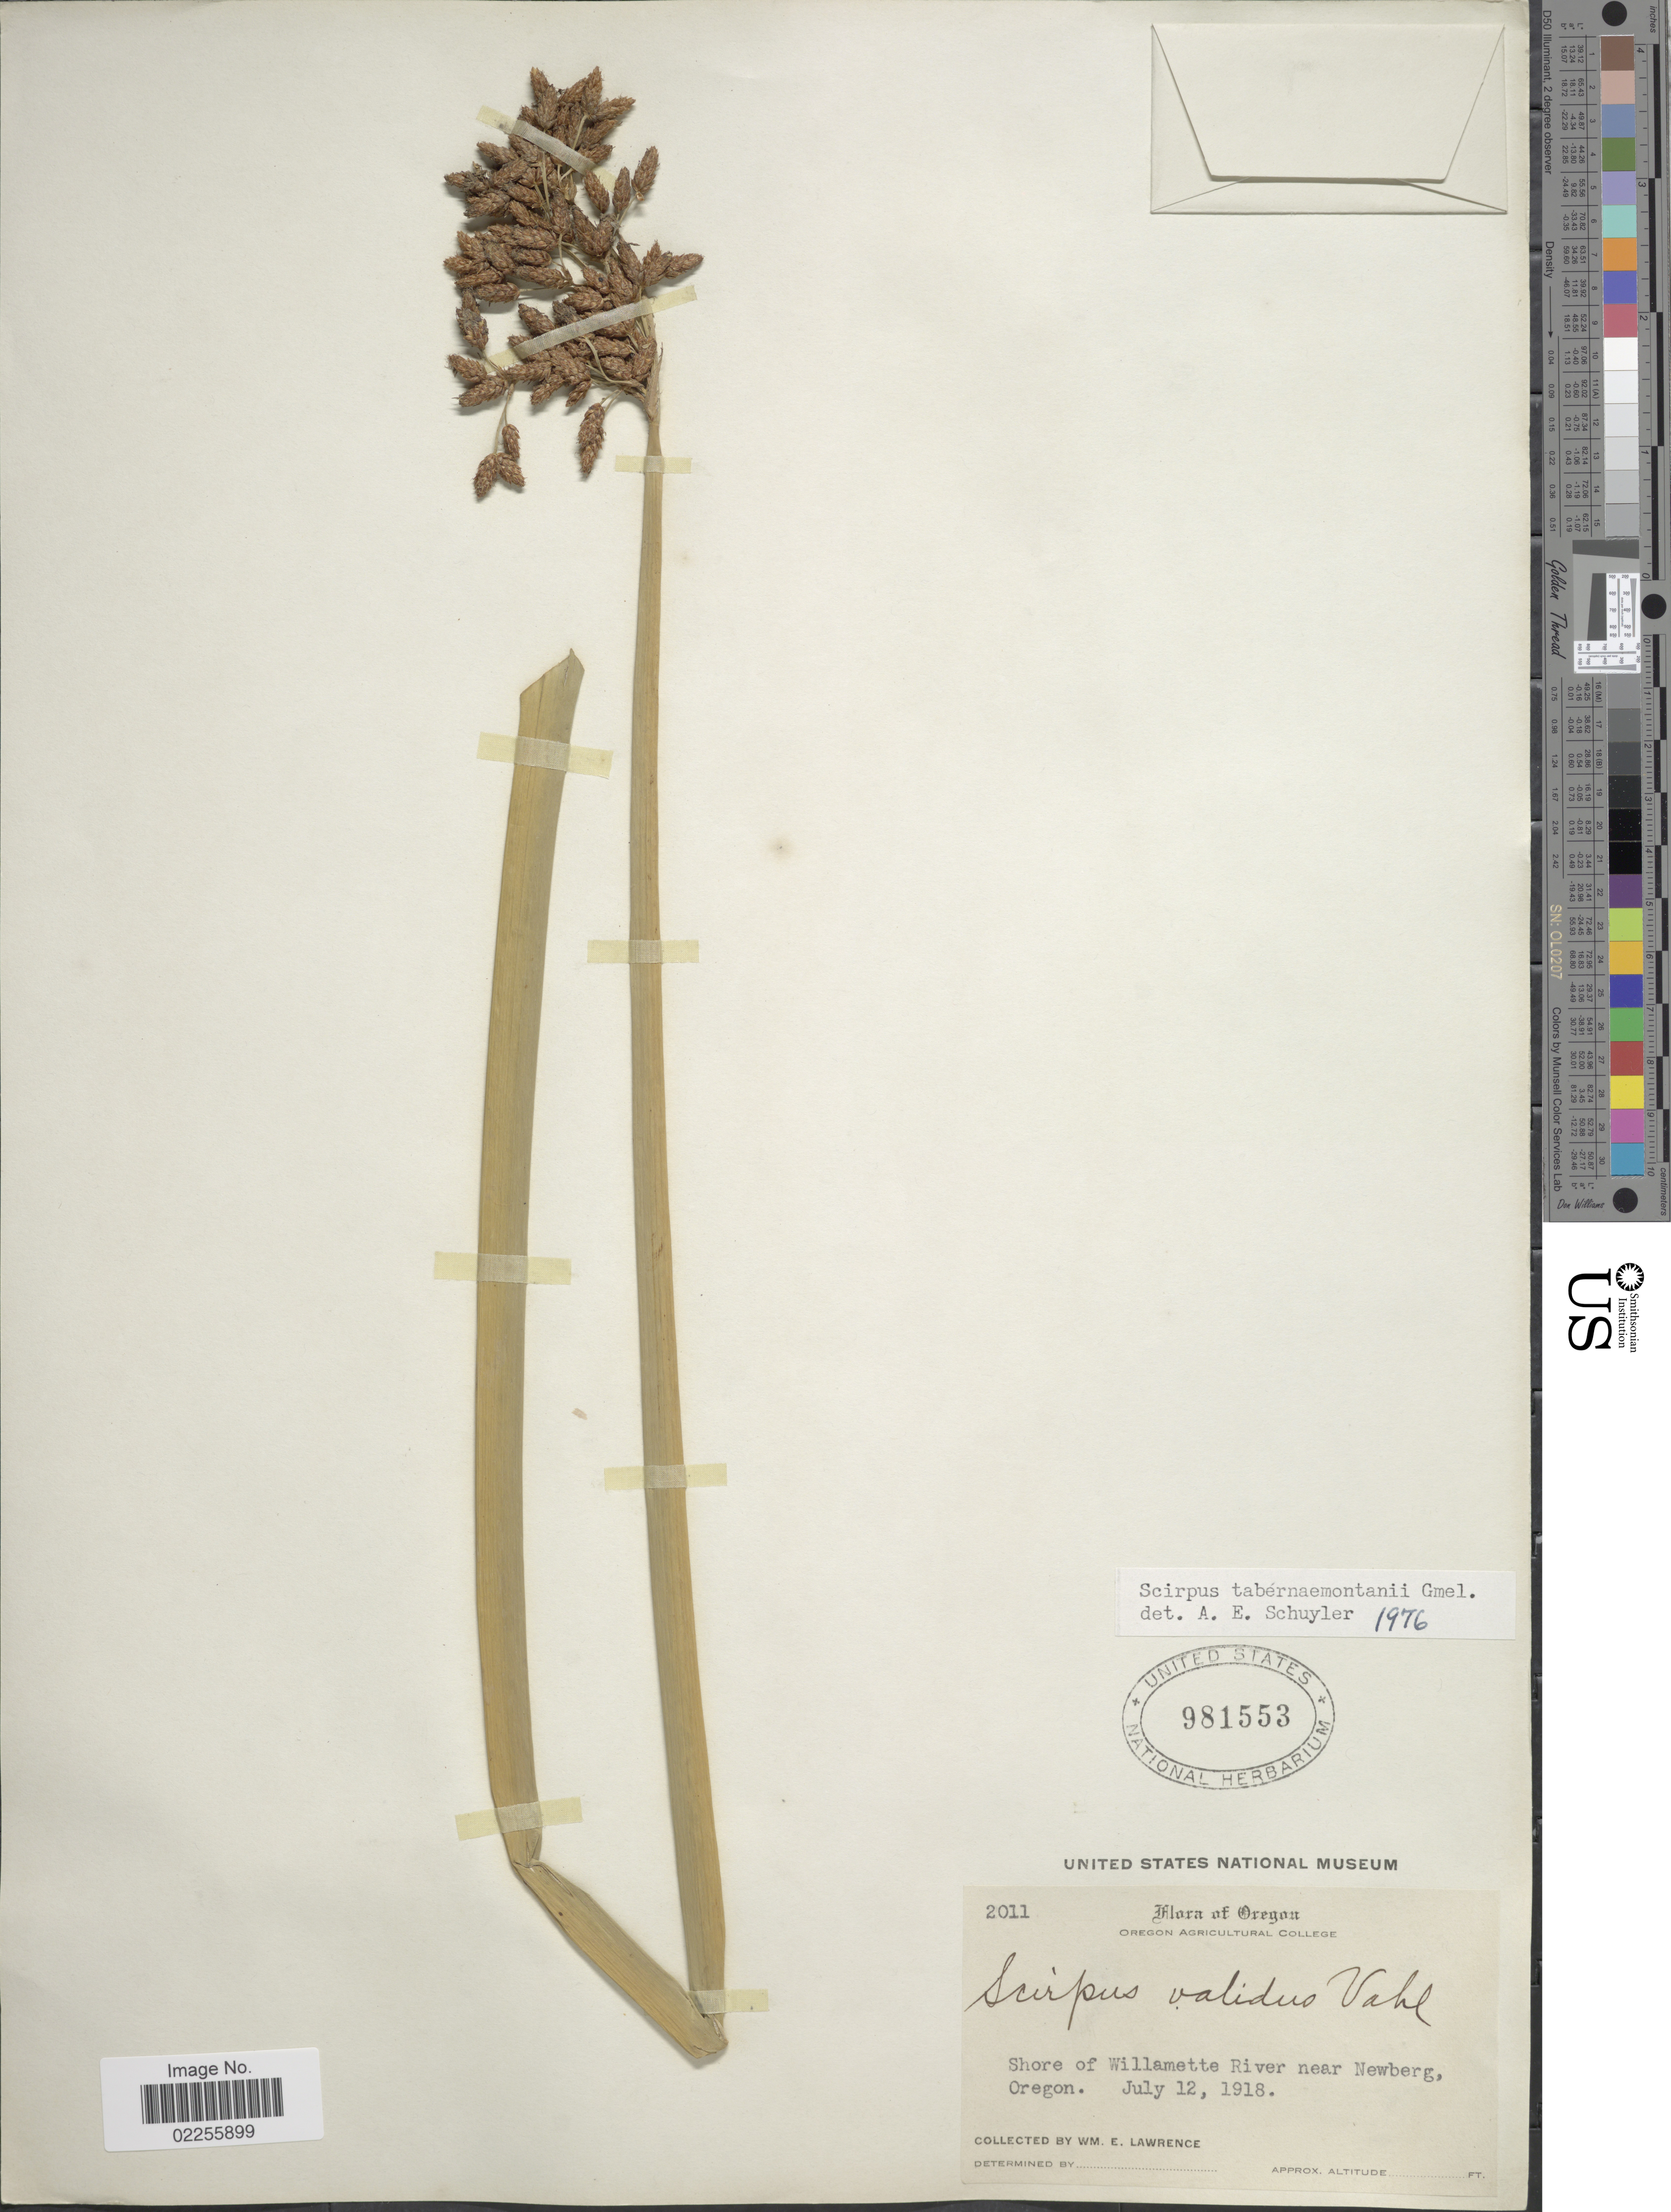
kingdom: Plantae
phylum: Tracheophyta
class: Liliopsida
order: Poales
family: Cyperaceae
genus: Schoenoplectus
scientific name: Schoenoplectus tabernaemontani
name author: (C.C. Gmel.) Palla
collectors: W. Lawrence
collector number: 2011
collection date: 1918-07-12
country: United States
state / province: Oregon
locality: Shore of Willamette River near Newberg.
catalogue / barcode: US 981553